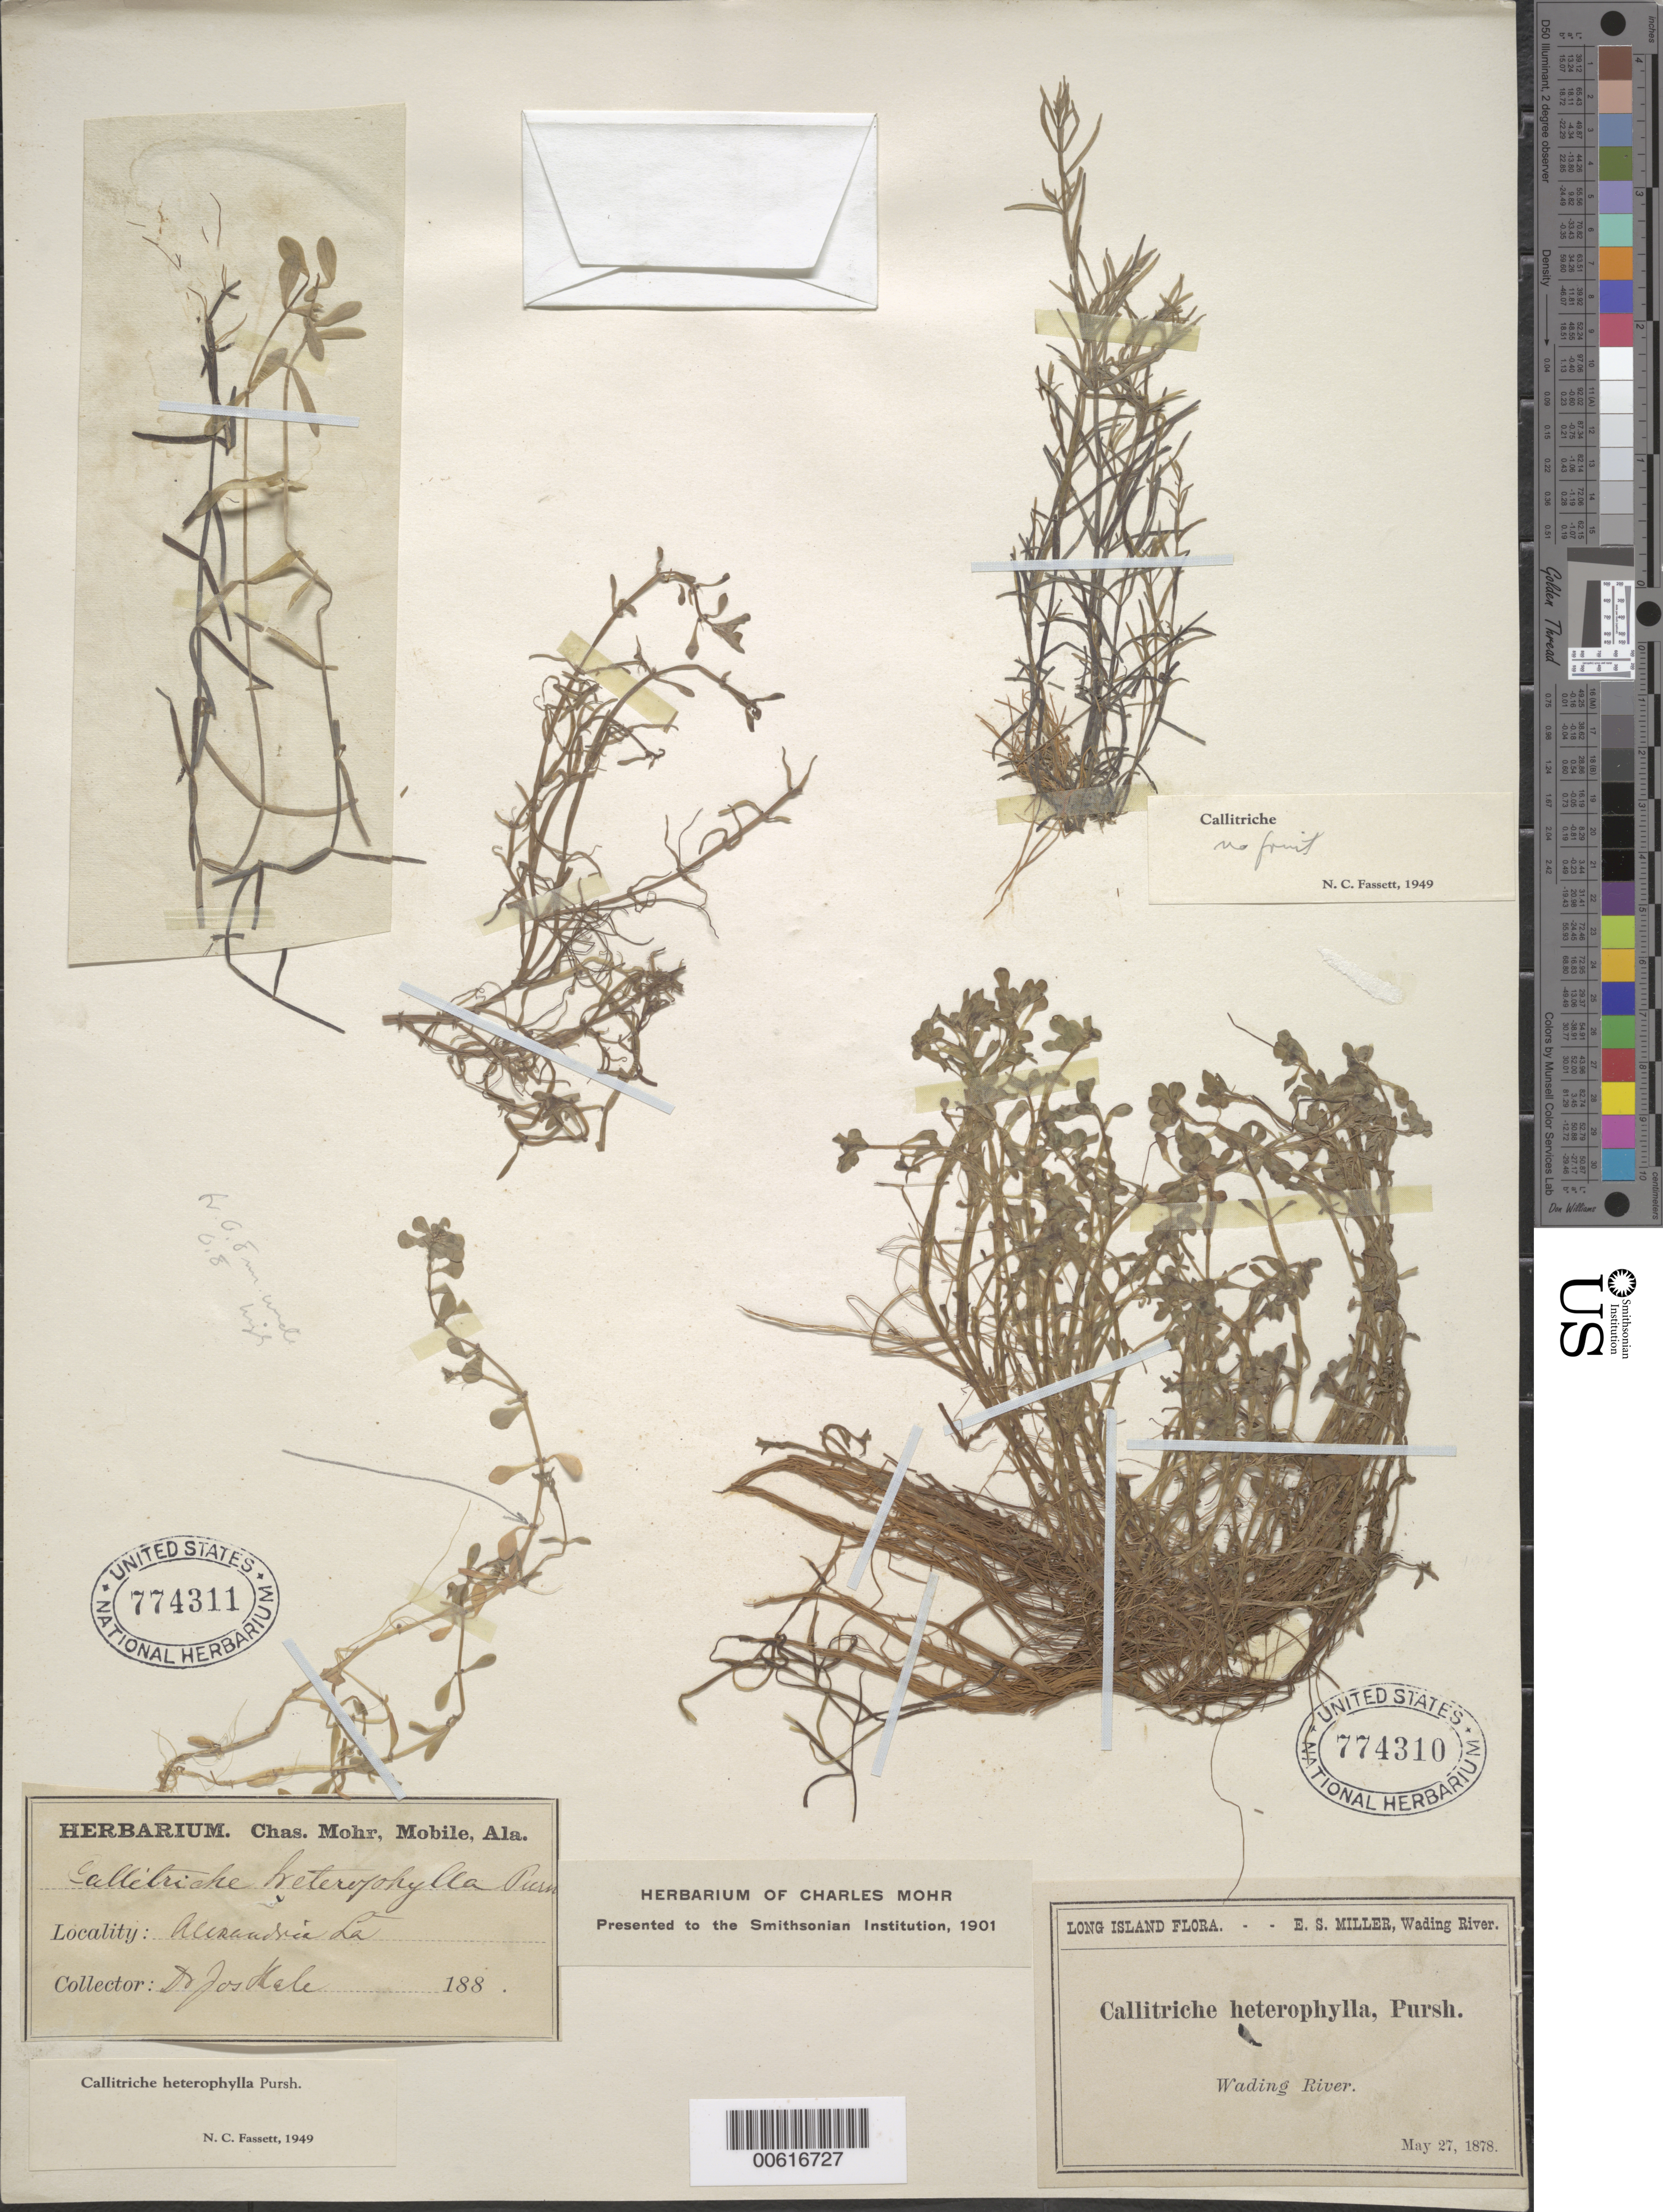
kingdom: Plantae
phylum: Tracheophyta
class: Magnoliopsida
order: Lamiales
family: Plantaginaceae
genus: Callitriche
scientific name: Callitriche heterophylla Pursh emend. Darby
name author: Pursh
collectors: E. S. Miller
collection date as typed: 27 May 1878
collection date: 1878-05-27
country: United States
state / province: New York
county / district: Suffolk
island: Long Island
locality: Wading River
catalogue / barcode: US 774310